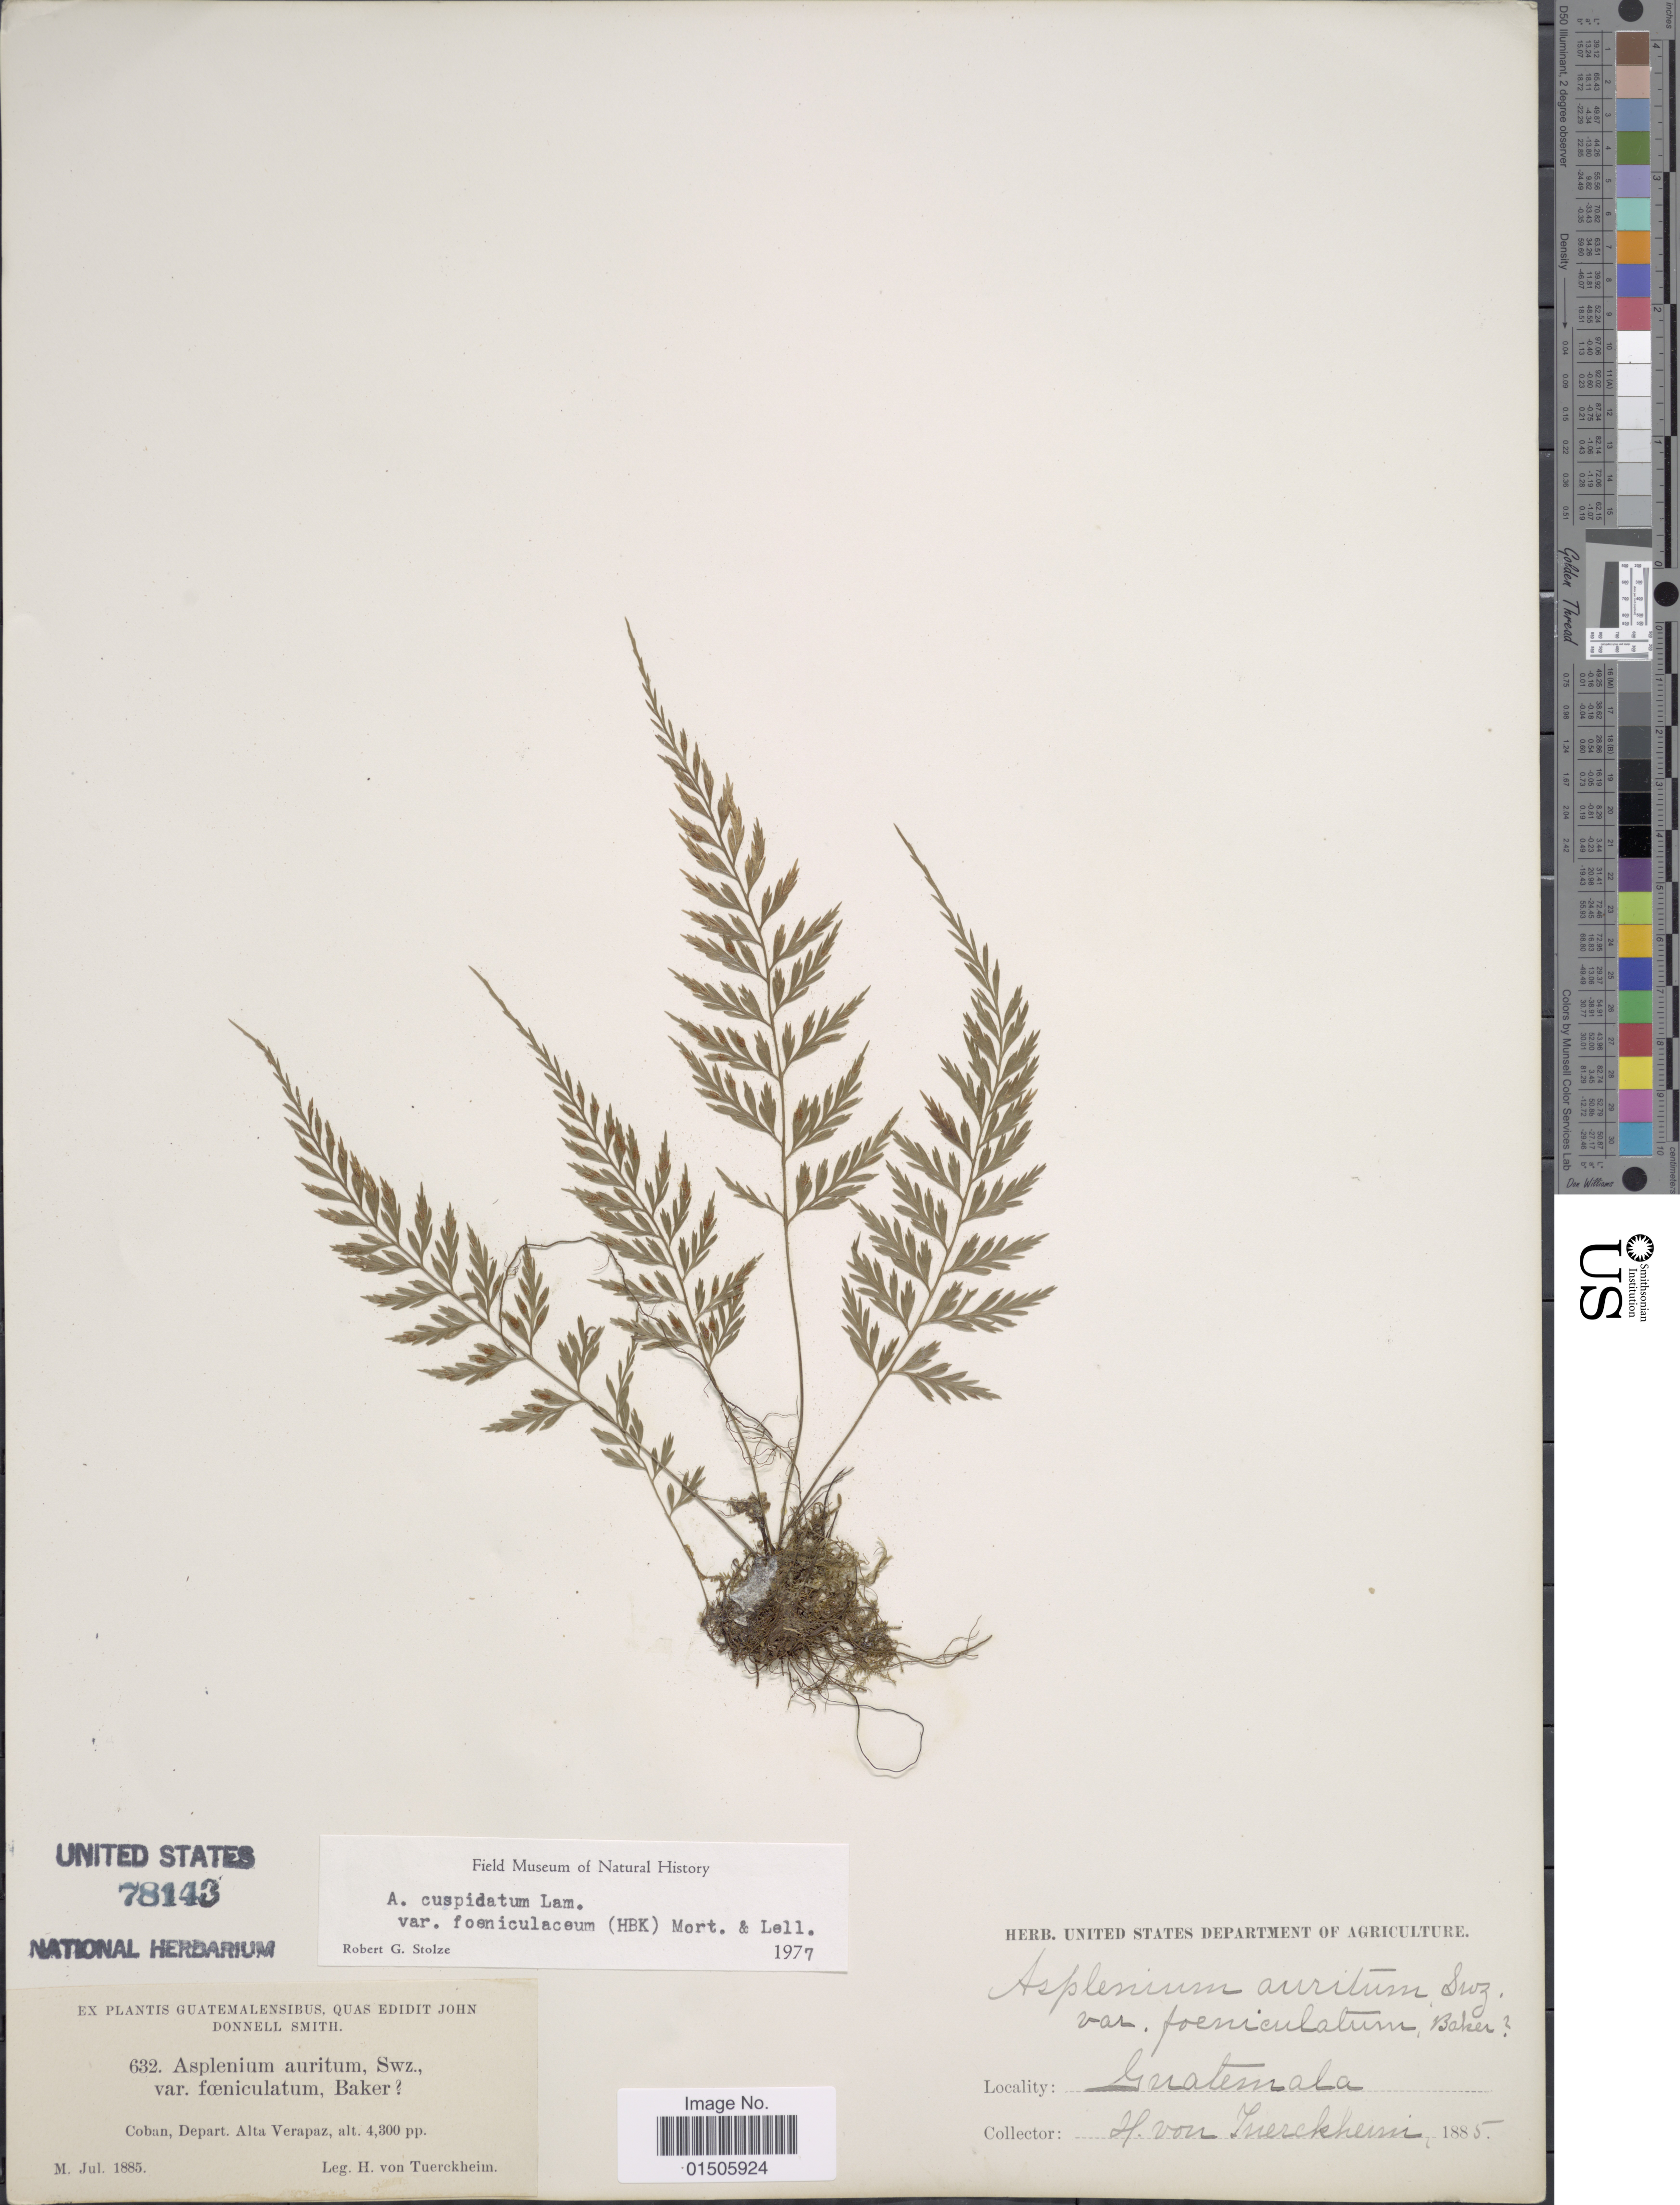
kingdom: Plantae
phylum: Tracheophyta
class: Polypodiopsida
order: Polypodiales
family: Aspleniaceae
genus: Asplenium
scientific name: Asplenium cuspidatum var. foeniculaceum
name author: (Kunth) C.V. Morton & Lellinger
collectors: H. von Tuerckheim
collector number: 632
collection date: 1885-07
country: Guatemala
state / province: Alta Verapaz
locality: Coban. Depart. Alta Verapaz.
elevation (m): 1311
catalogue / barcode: US 78143